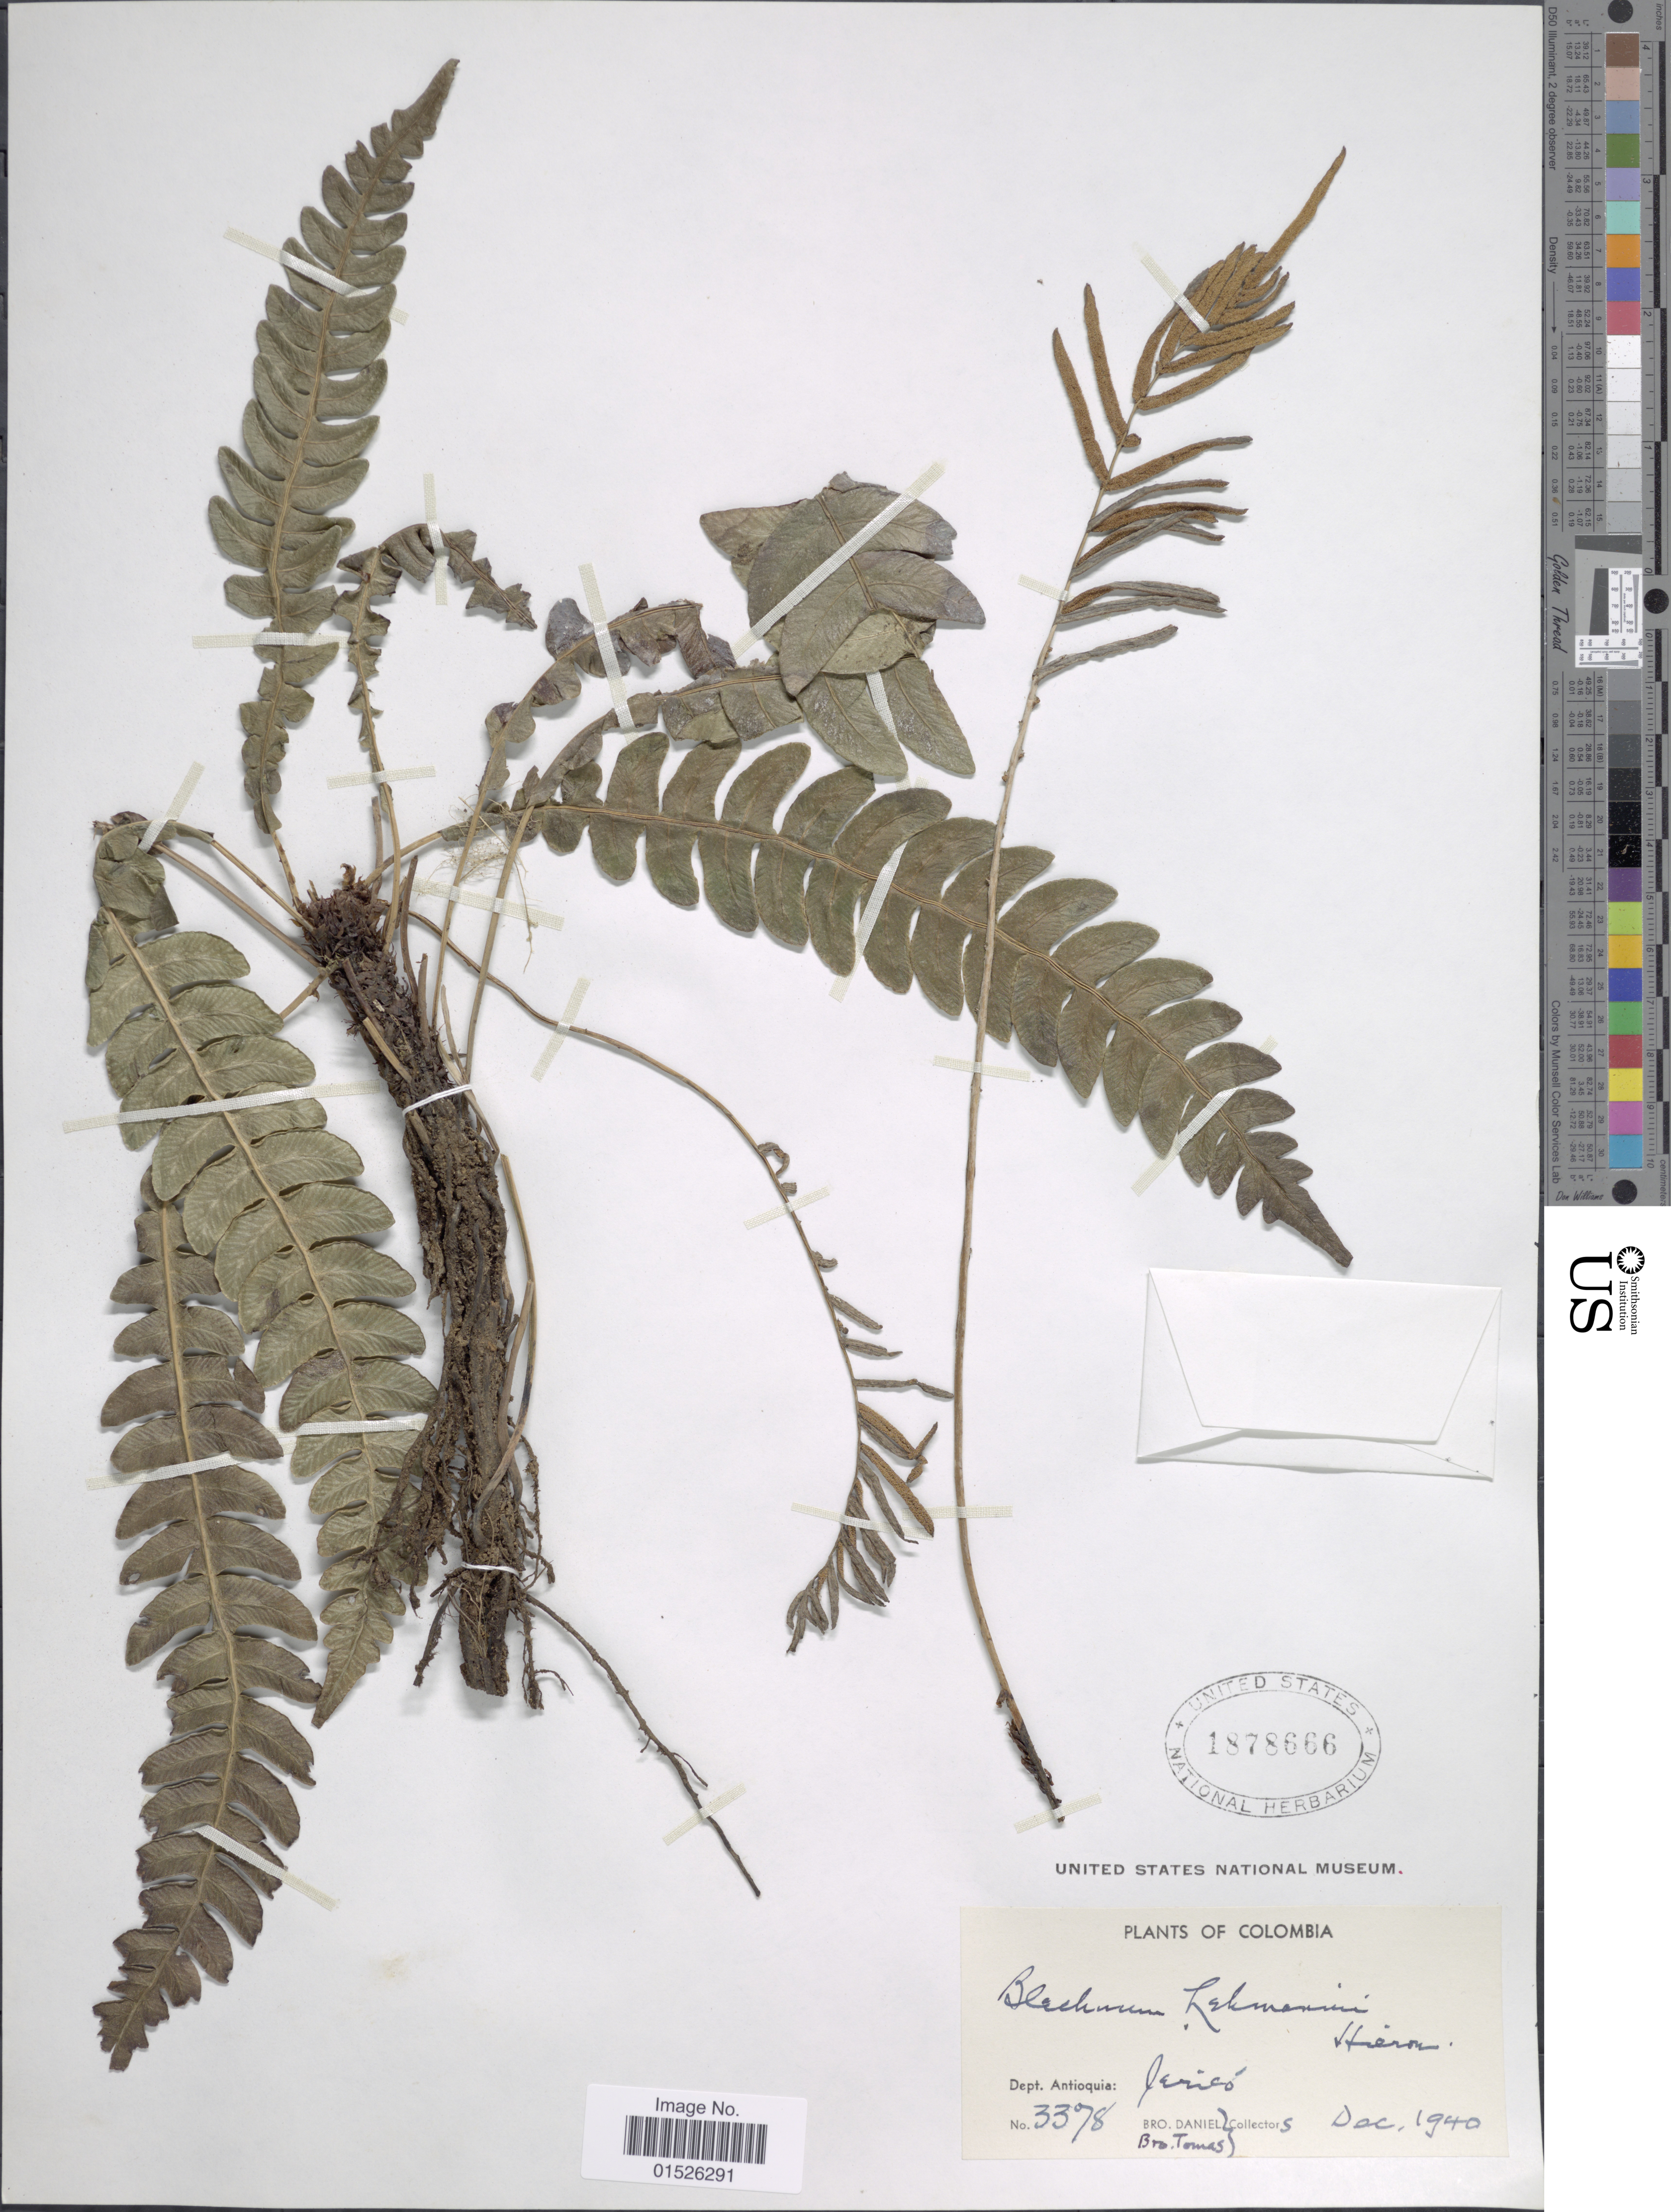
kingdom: Plantae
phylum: Tracheophyta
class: Polypodiopsida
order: Polypodiales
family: Blechnaceae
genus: Blechnum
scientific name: Blechnum lehmannii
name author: Hieron.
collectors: Bro. Daniel & B. Tomas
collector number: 3378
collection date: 1940-12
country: Colombia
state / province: Antioquia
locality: Colombia, Dept. Antioquia: Jerico.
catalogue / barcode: US 1878666